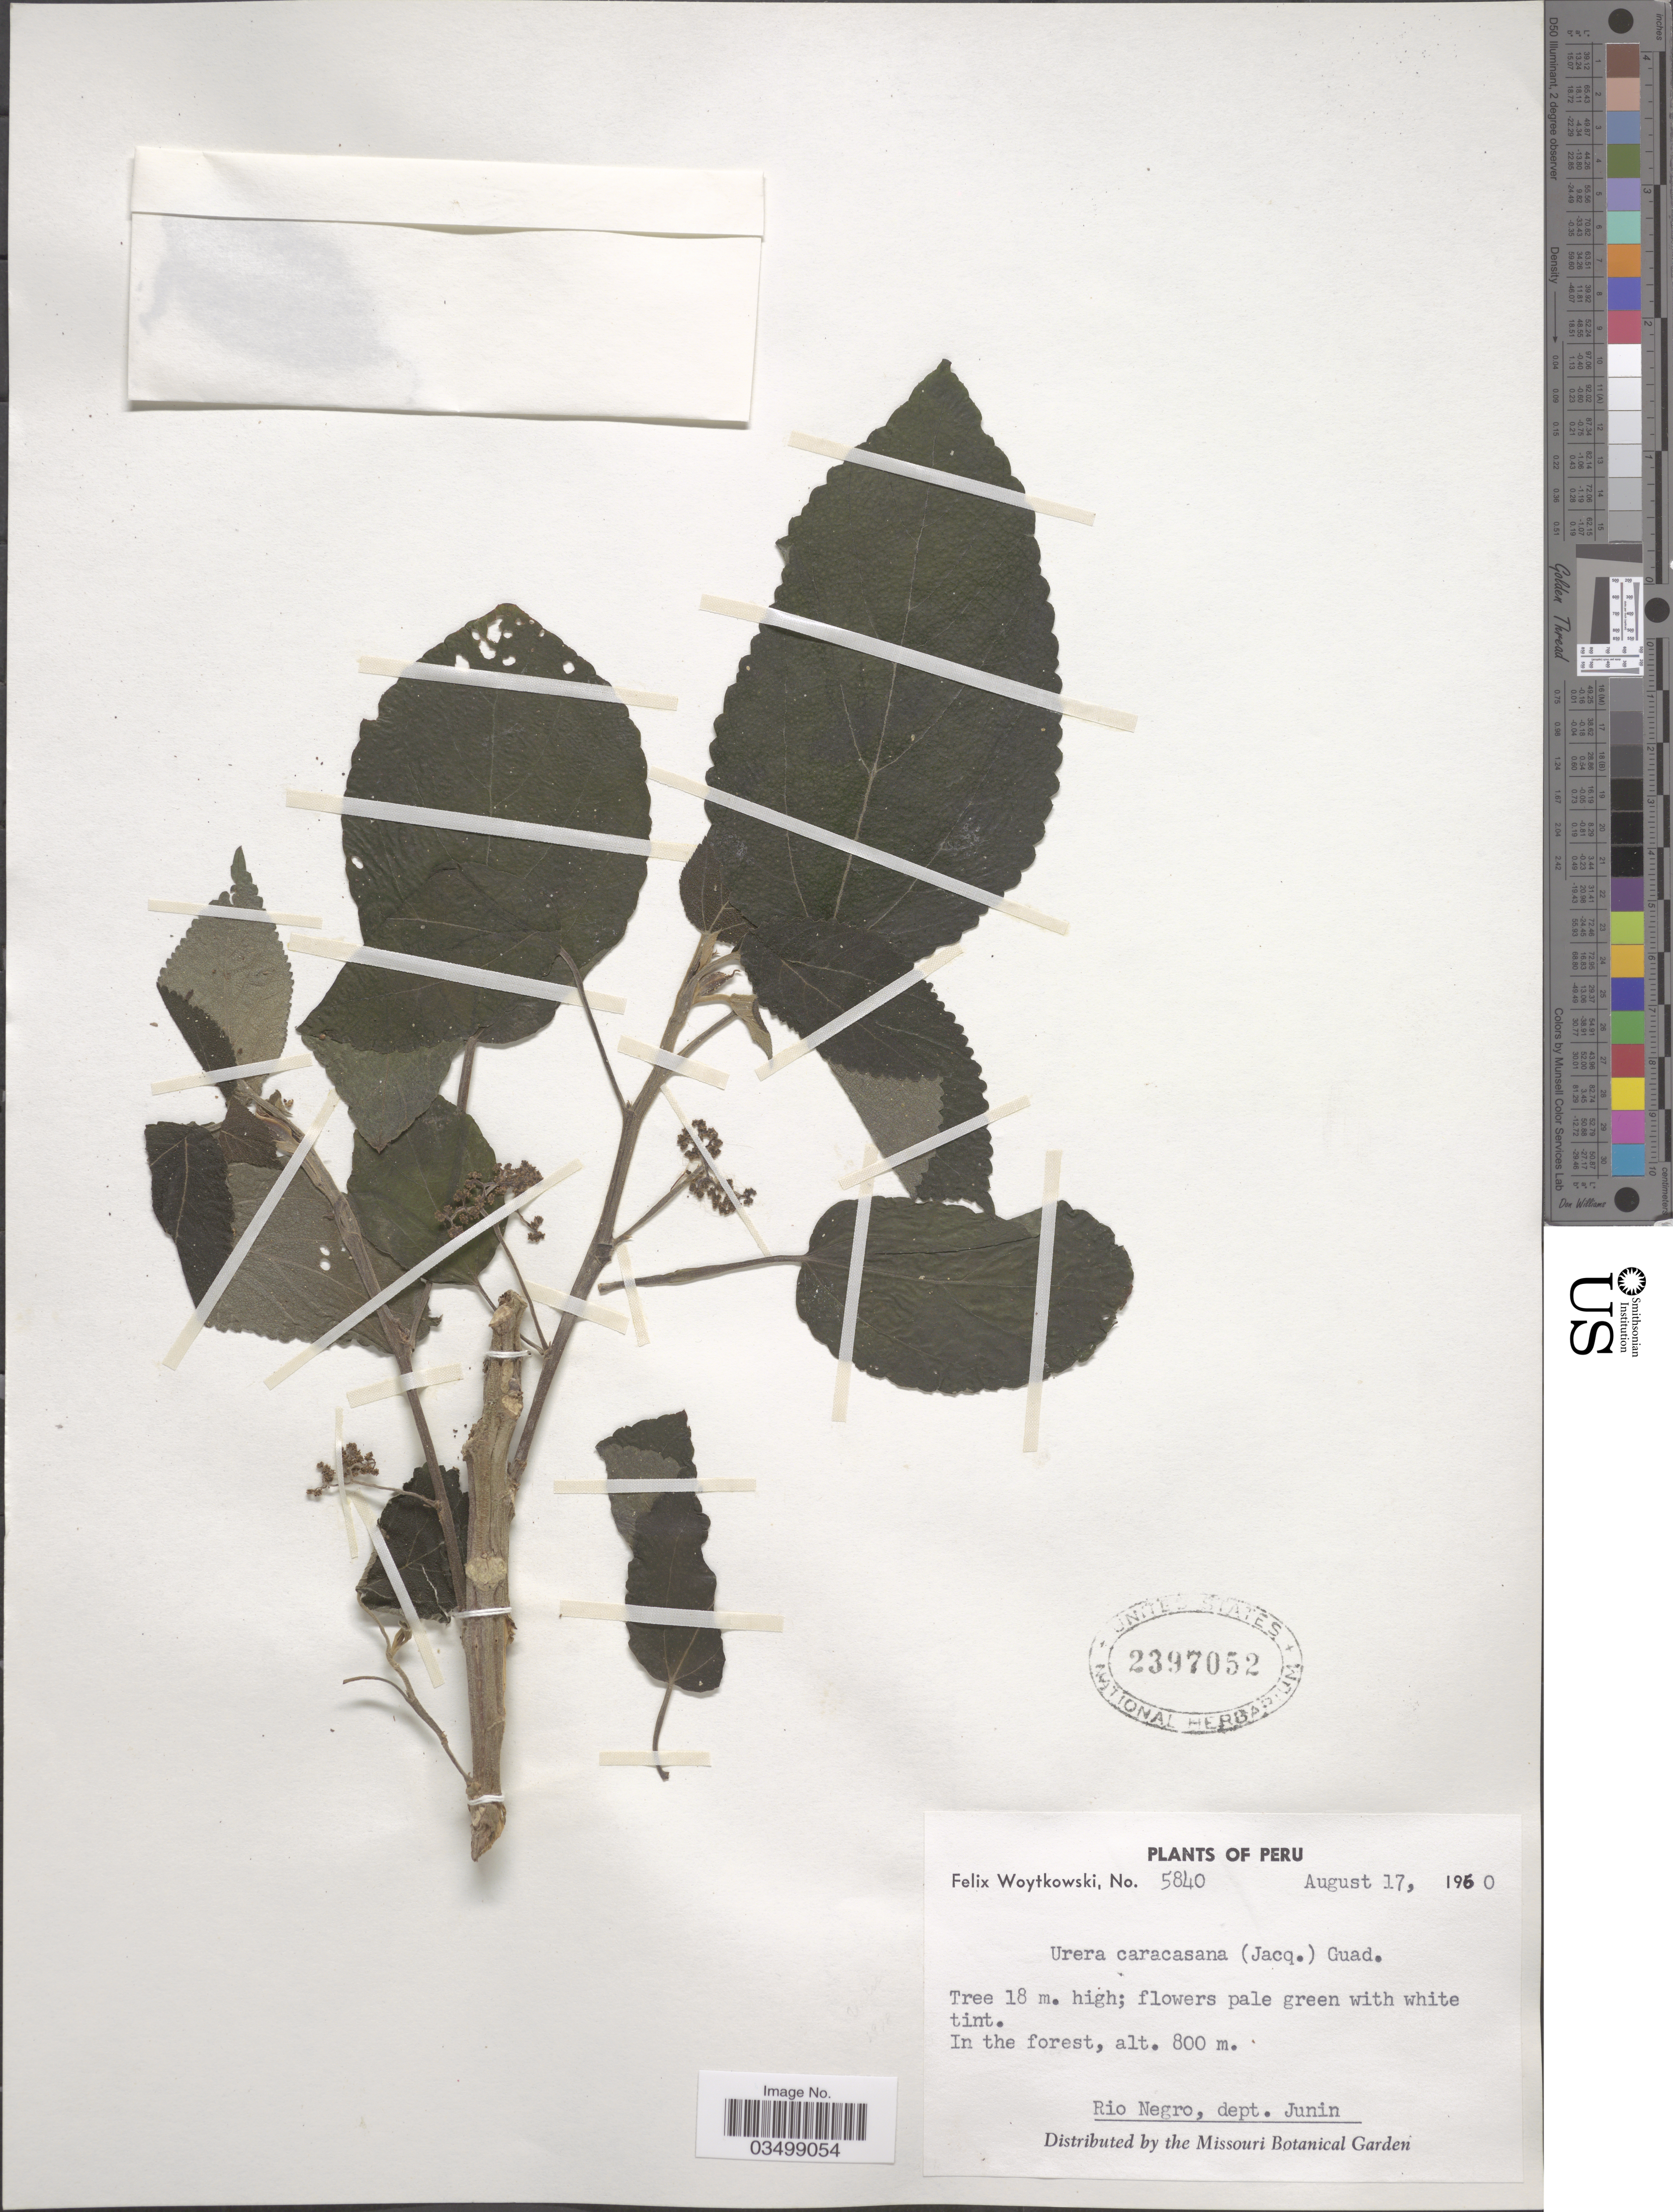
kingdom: Plantae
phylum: Tracheophyta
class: Magnoliopsida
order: Rosales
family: Urticaceae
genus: Urera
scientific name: Urera caracasana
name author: (Jacq.) Gaudich. ex Griseb.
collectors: F. Woytkowski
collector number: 5840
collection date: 1960-08-17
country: Peru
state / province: Junín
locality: Rio Negro, dept. Junin.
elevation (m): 800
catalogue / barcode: US 2397052